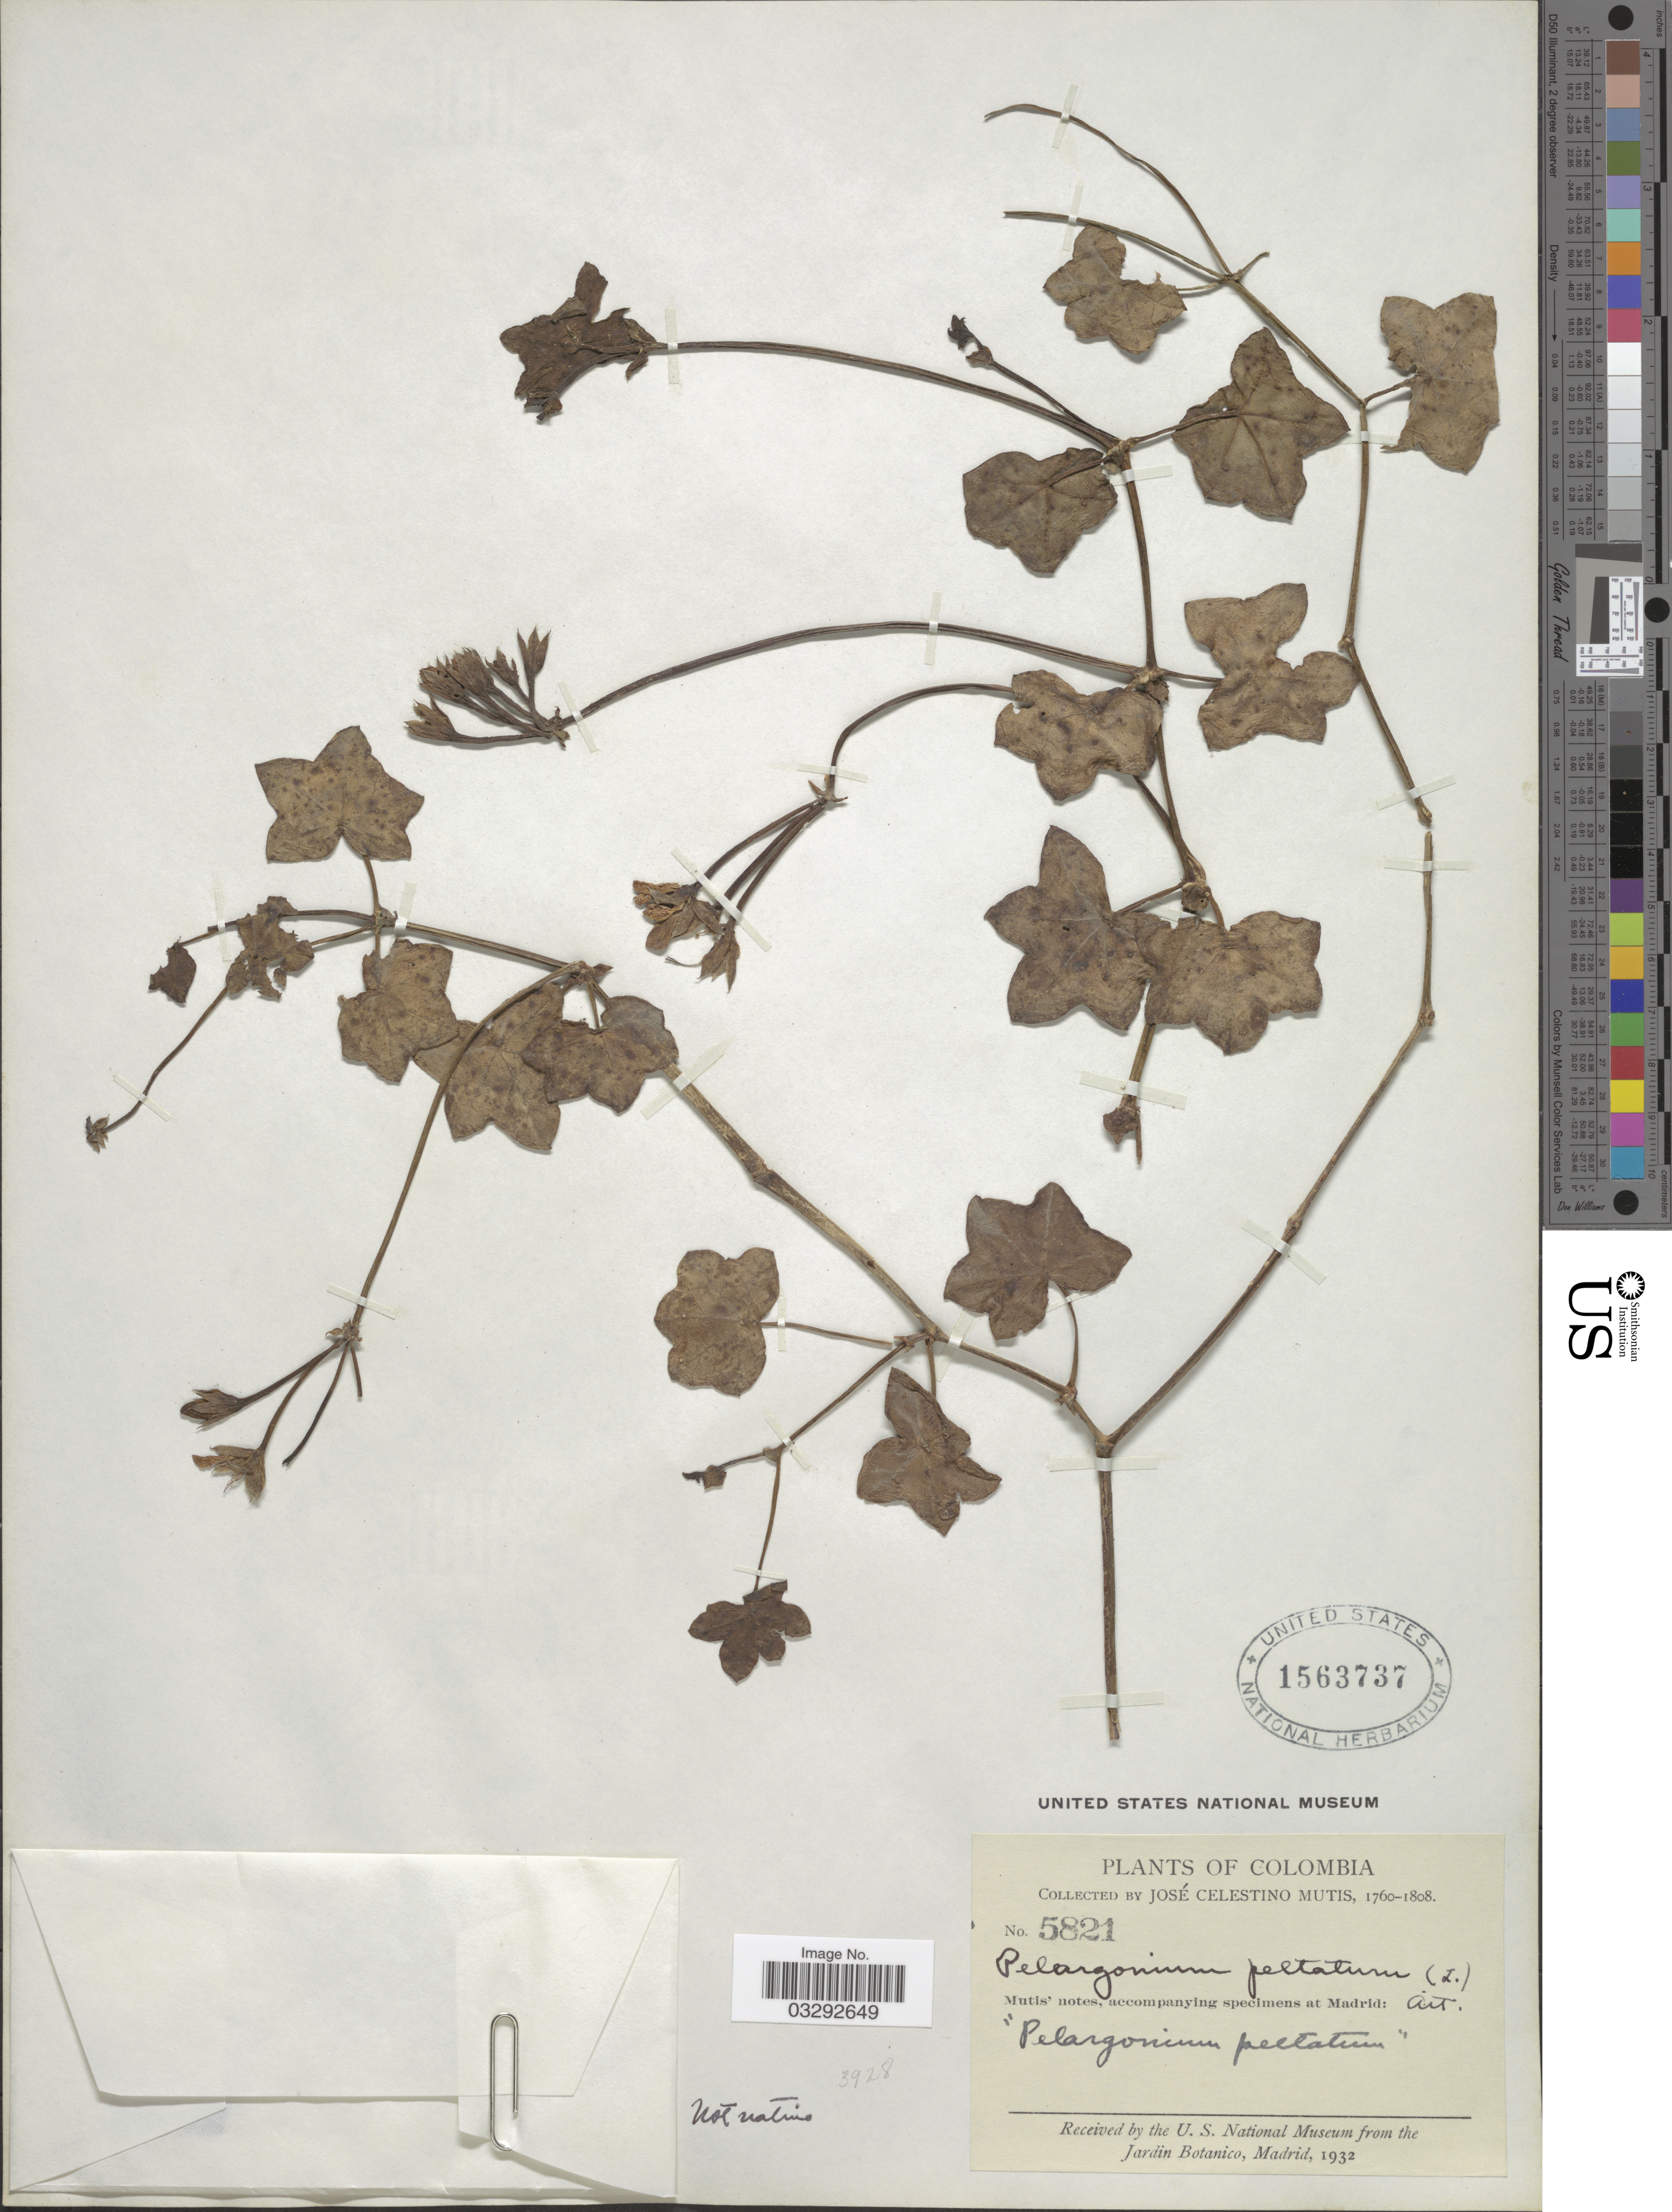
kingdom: Plantae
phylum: Tracheophyta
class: Magnoliopsida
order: Geraniales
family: Geraniaceae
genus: Pelargonium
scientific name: Pelargonium peltatum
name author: (L.) L'Hér.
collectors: J. C. B. Mutis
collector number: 5821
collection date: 1760/1808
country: Colombia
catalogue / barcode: US 1563737